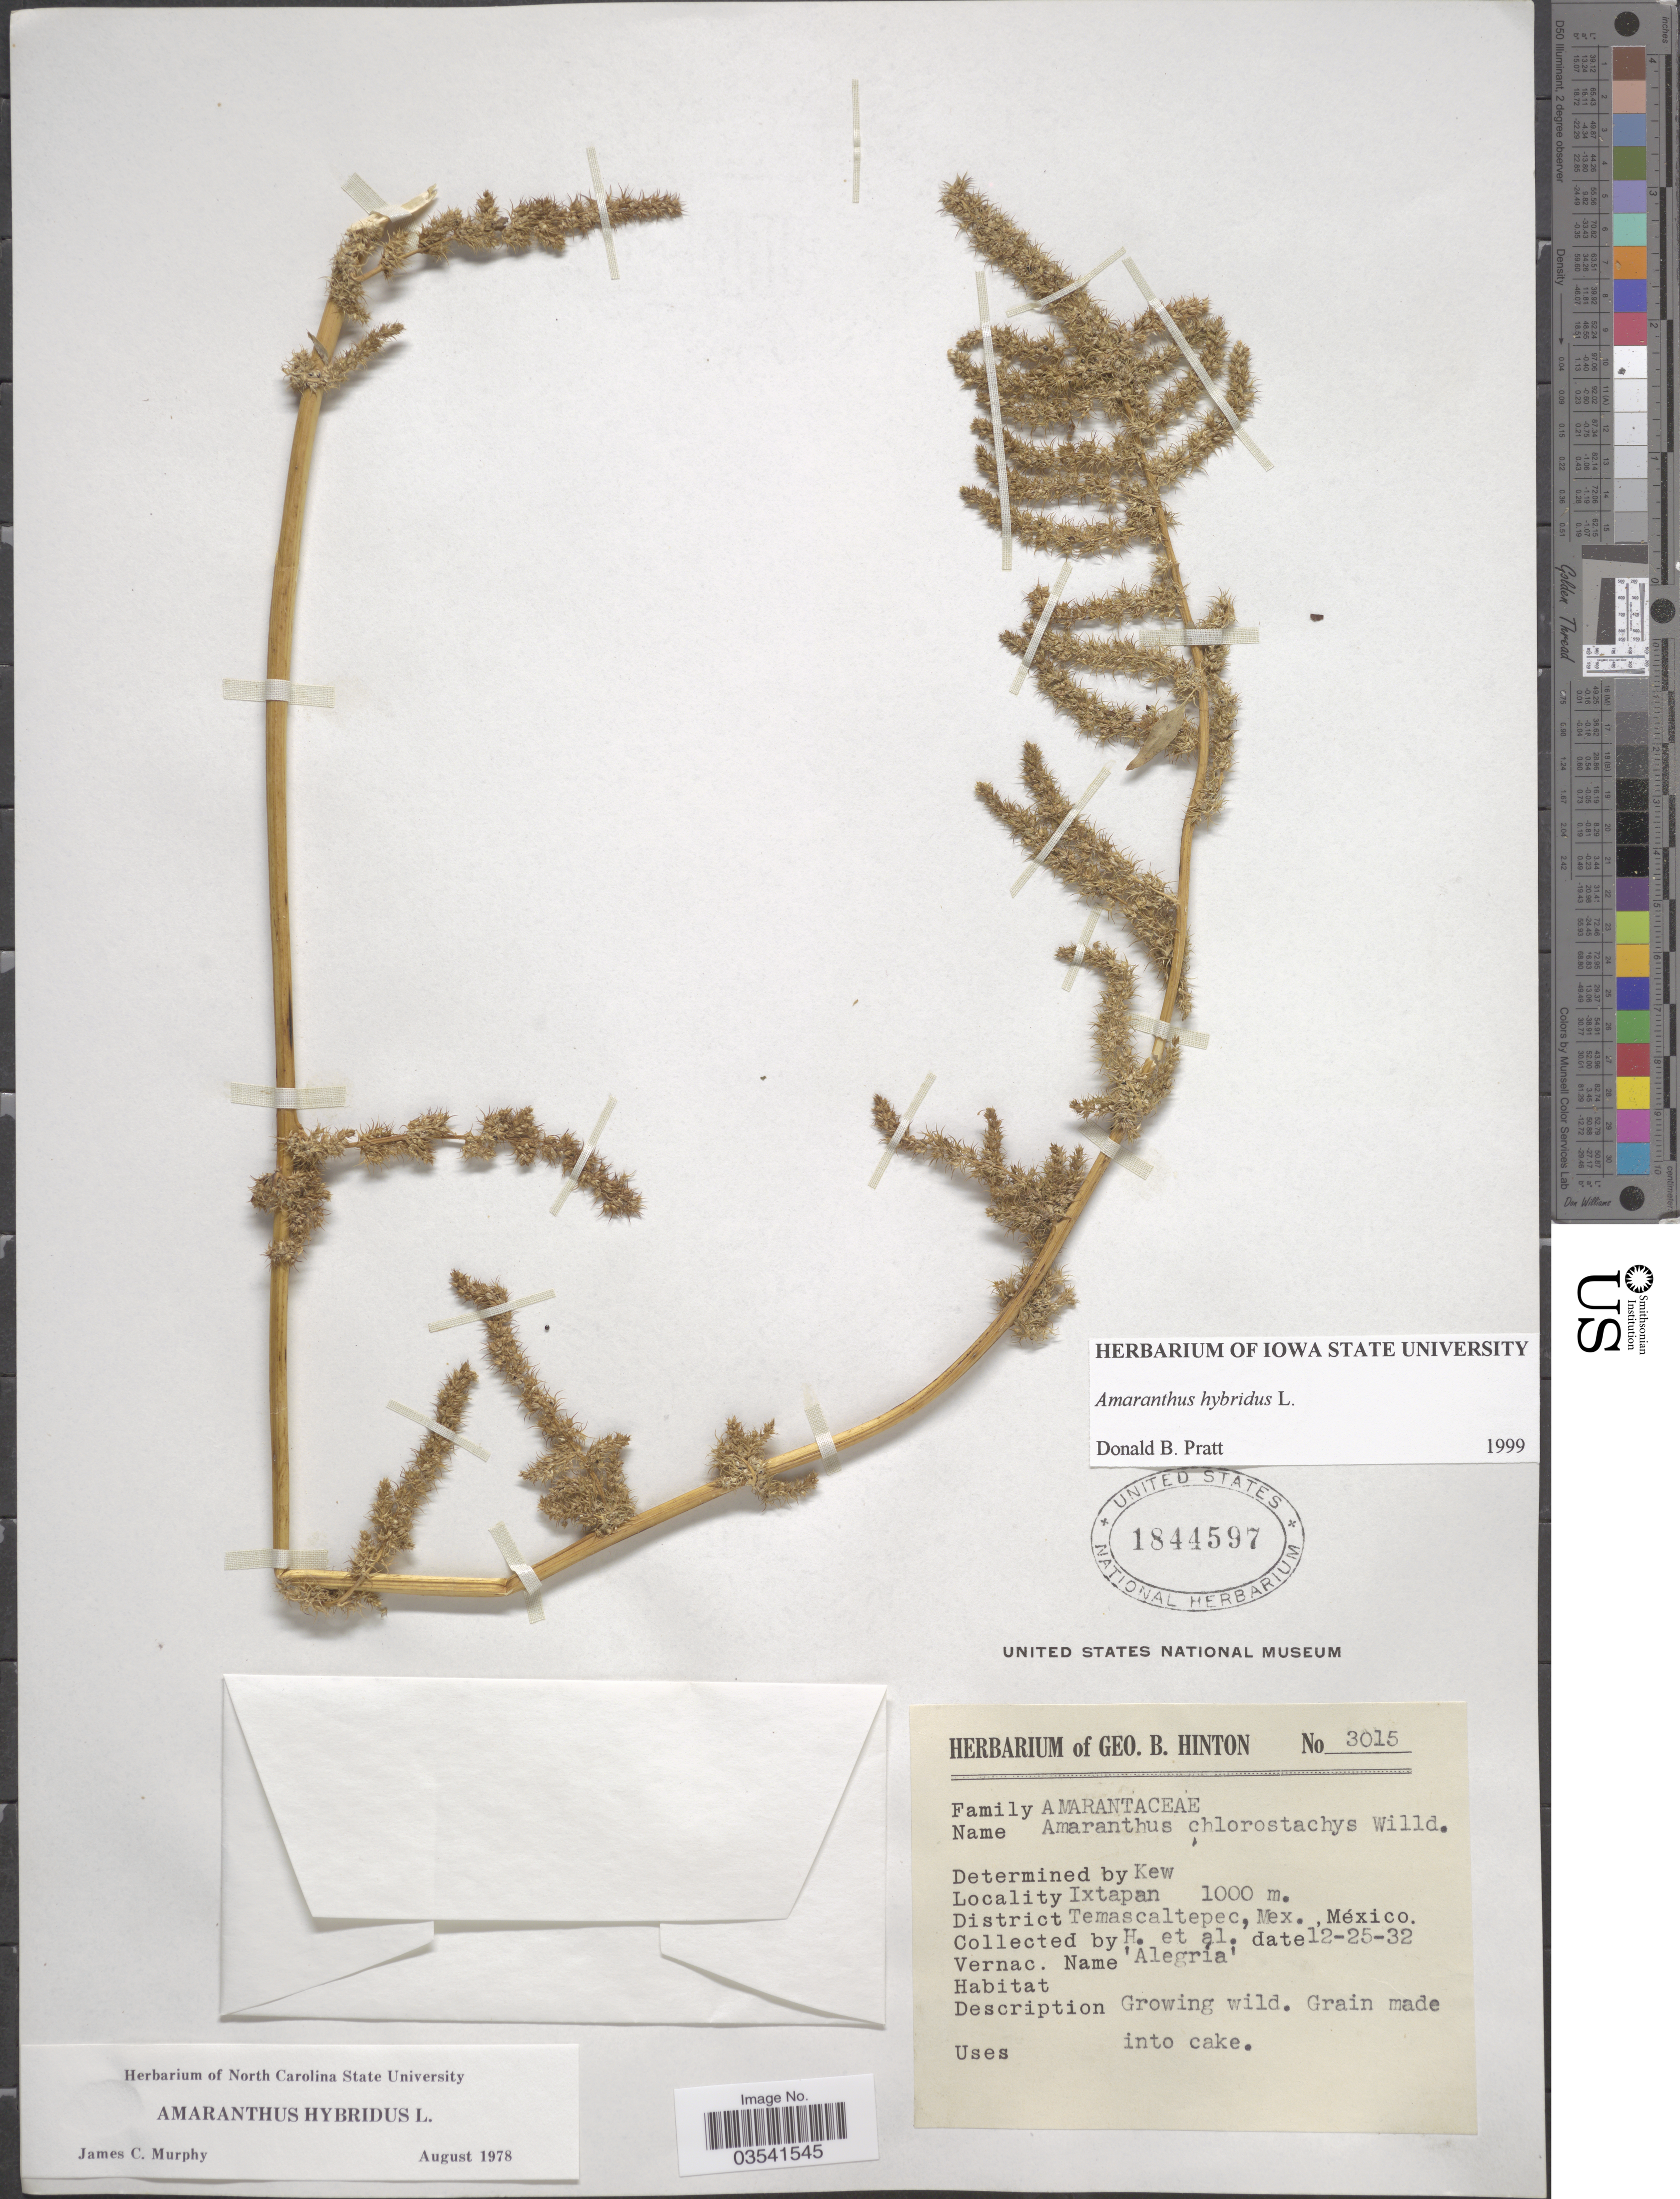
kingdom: Plantae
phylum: Tracheophyta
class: Magnoliopsida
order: Caryophyllales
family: Amaranthaceae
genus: Amaranthus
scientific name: Amaranthus hybridus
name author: L.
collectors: G. B. Hinton & et al.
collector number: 3015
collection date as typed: Transcribed d/m/y: 25/12/32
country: Mexico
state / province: México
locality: Ixtapan. District Temascaltepec.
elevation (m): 1000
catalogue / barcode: US 1844597